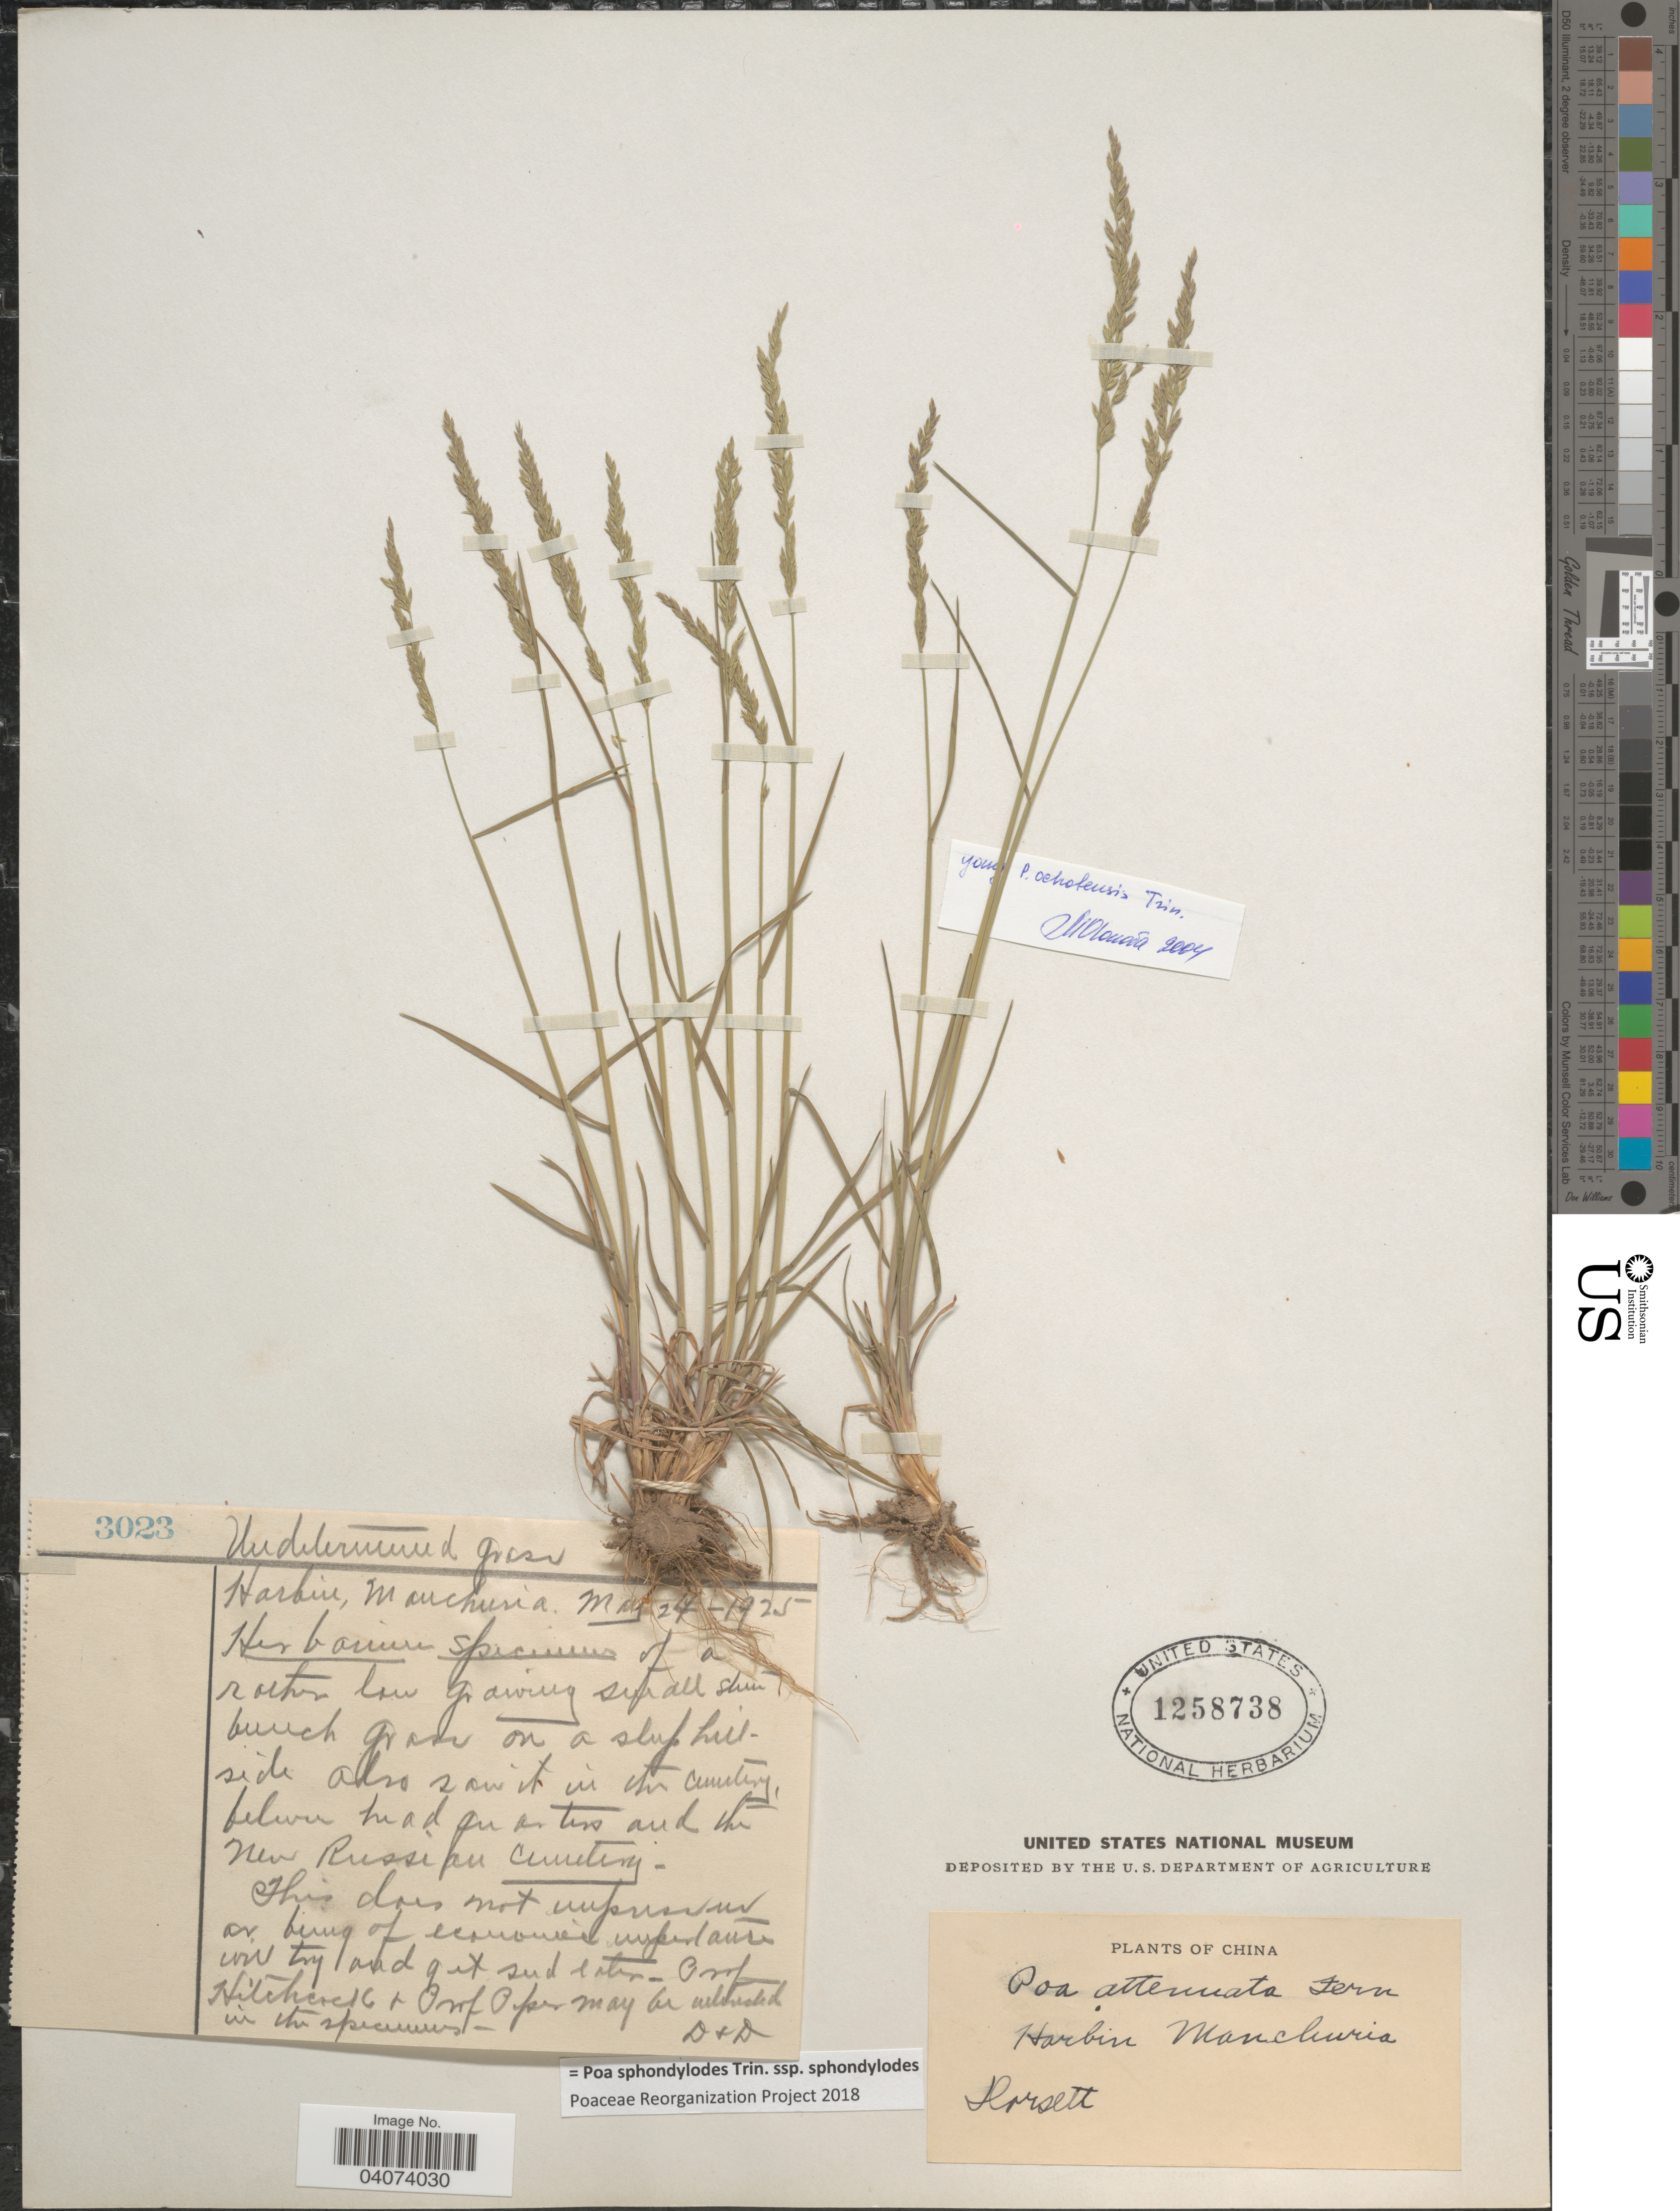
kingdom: Plantae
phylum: Tracheophyta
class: Liliopsida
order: Poales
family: Poaceae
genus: Poa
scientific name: Poa sphondylodes subsp. sphondylodes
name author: Trin.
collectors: -- Dorsett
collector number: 3023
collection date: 1925-05-24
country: China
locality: Harbin Manchuria.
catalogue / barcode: US 1258738